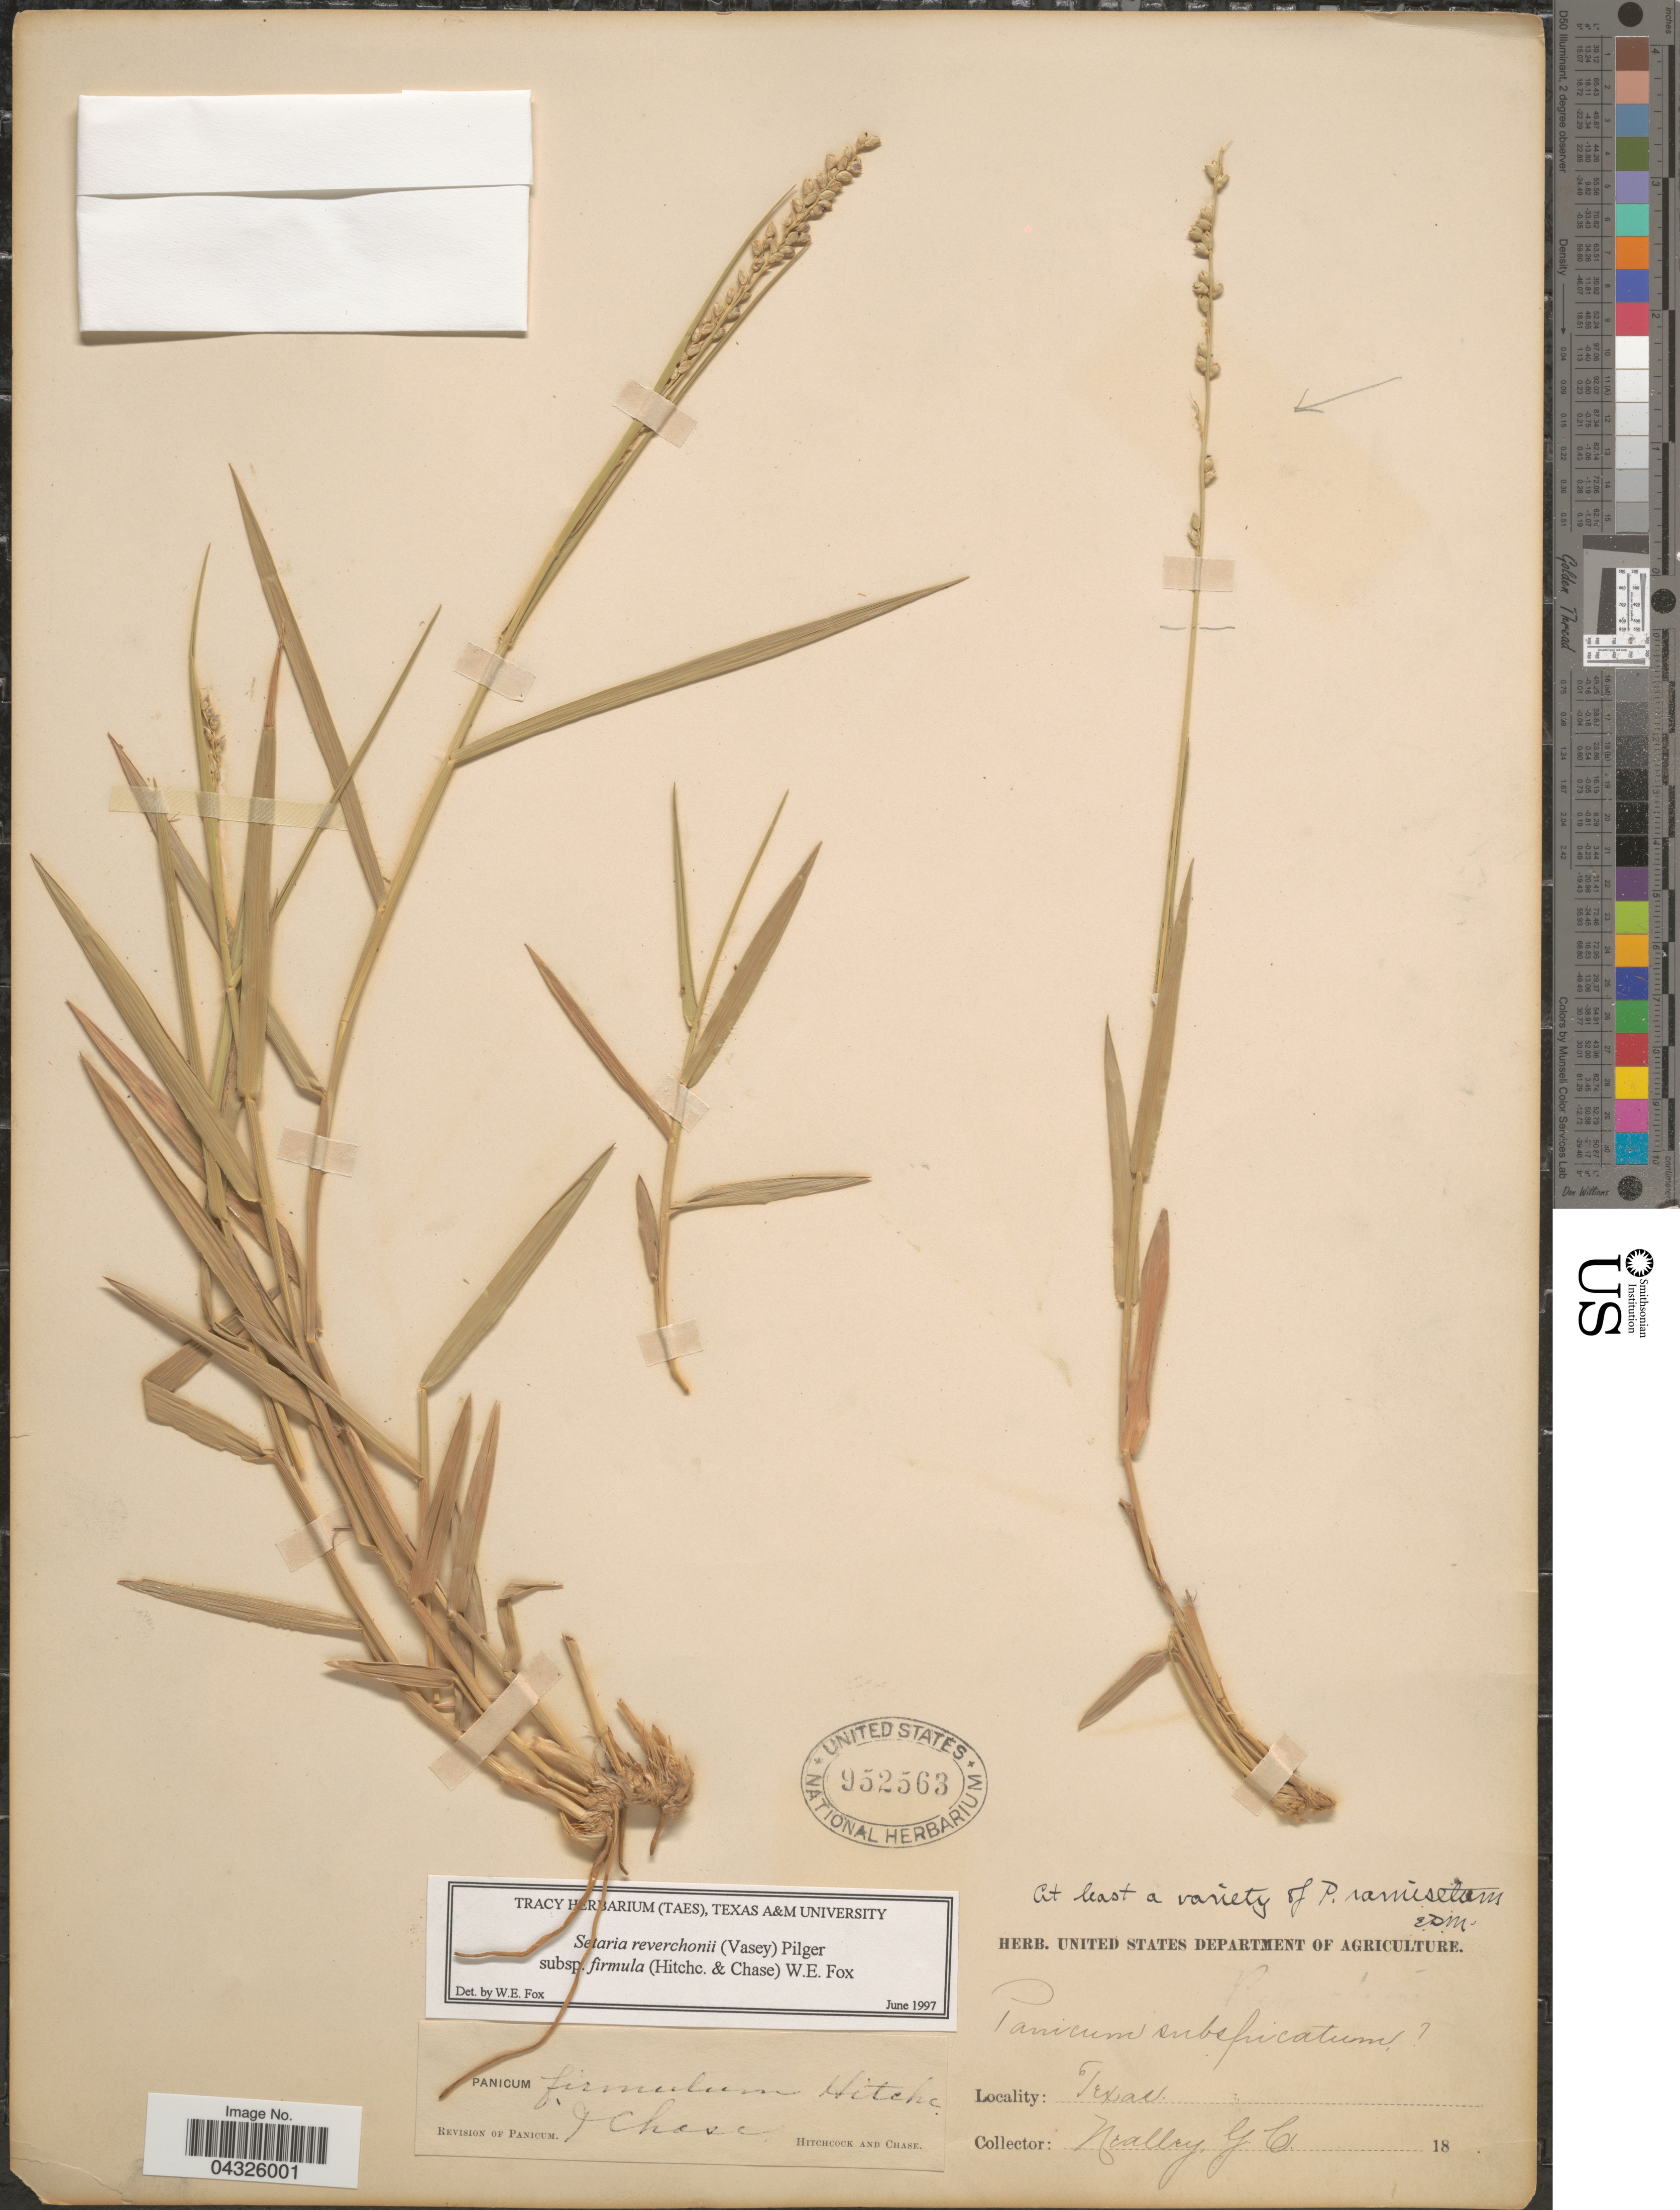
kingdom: Plantae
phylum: Tracheophyta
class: Liliopsida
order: Poales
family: Poaceae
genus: Setaria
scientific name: Setaria reverchonii subsp. firmula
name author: (Hitchc. & Chase) W.E. Fox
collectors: G. C. Nealley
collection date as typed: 18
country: United States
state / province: Texas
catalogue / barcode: US 952563